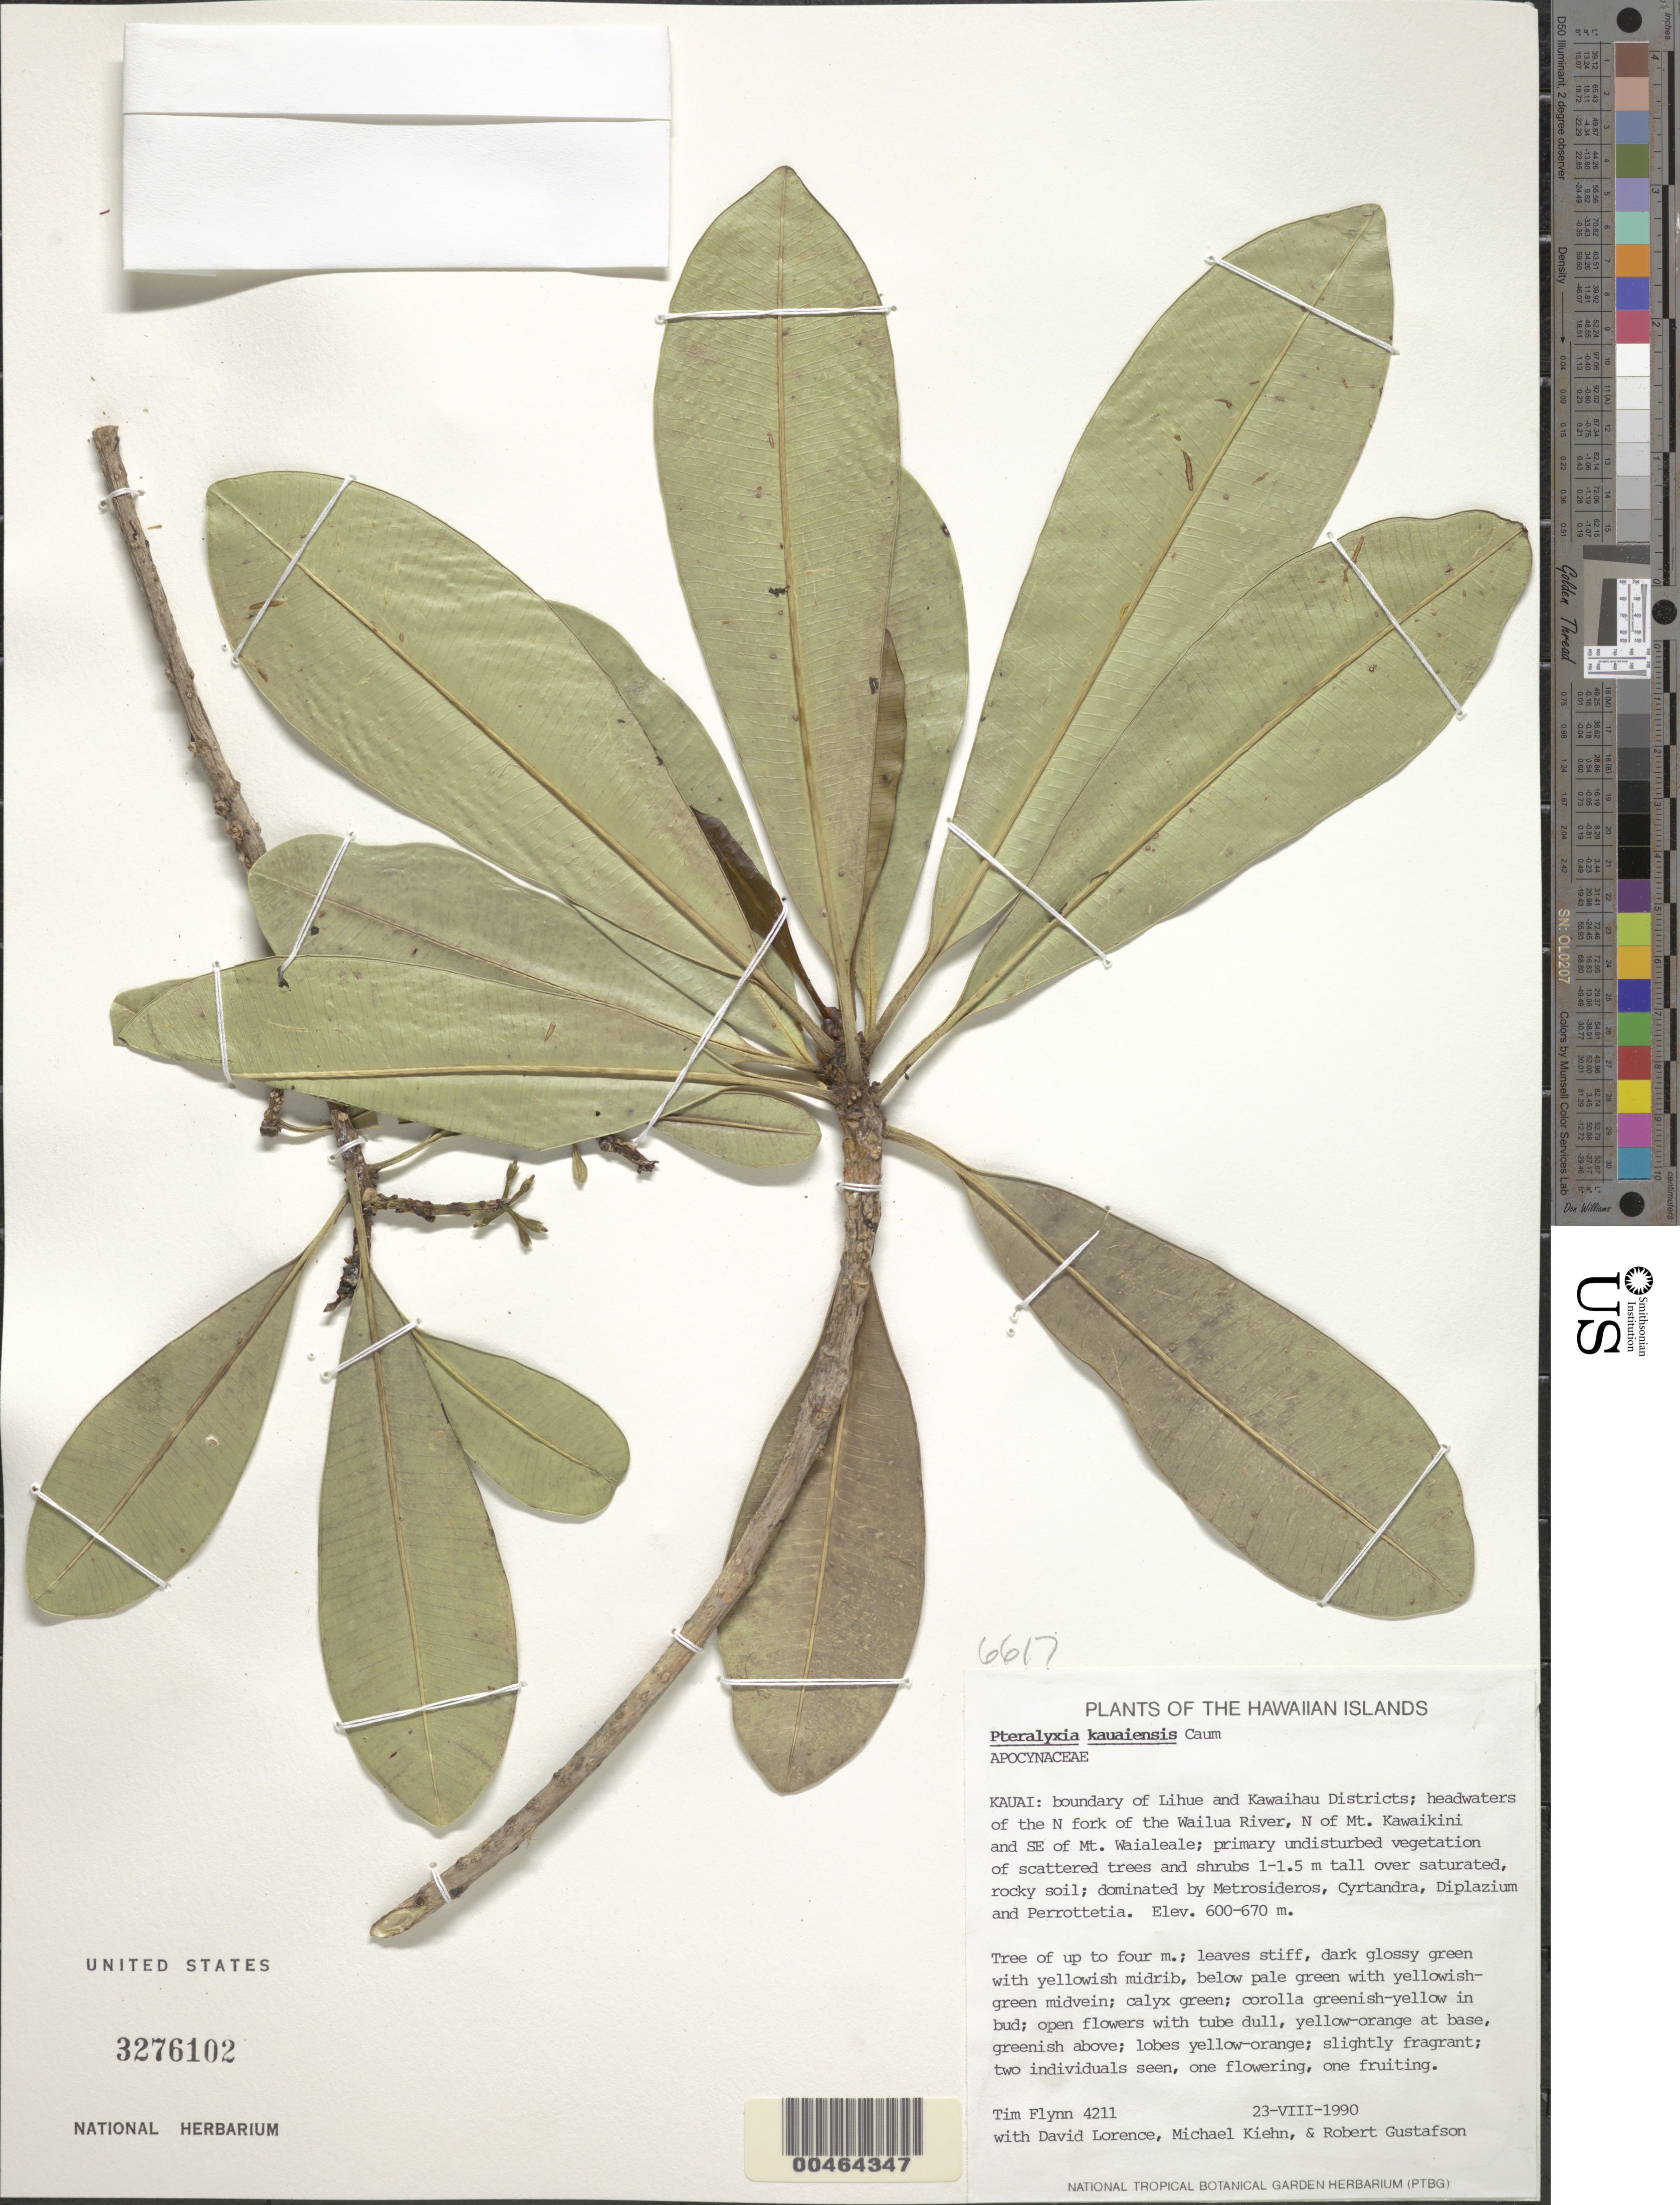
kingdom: Plantae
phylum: Tracheophyta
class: Magnoliopsida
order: Gentianales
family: Apocynaceae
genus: Pteralyxia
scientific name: Pteralyxia kauaiensis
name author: Caum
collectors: T. W. Flynn, D. Lorence, M. Kiehn & R. Gustafson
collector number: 4211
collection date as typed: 23 Aug 1990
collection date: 1990-08-23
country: United States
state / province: Hawaii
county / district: Kauai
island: Kaua'i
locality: Boundary of Lihue and Kawaihau Dists.; headwaters of the N fork of the Wailua River, N of Mt. Kawaikini and SE of Mt. Waialeale.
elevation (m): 600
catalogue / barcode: US 3276102